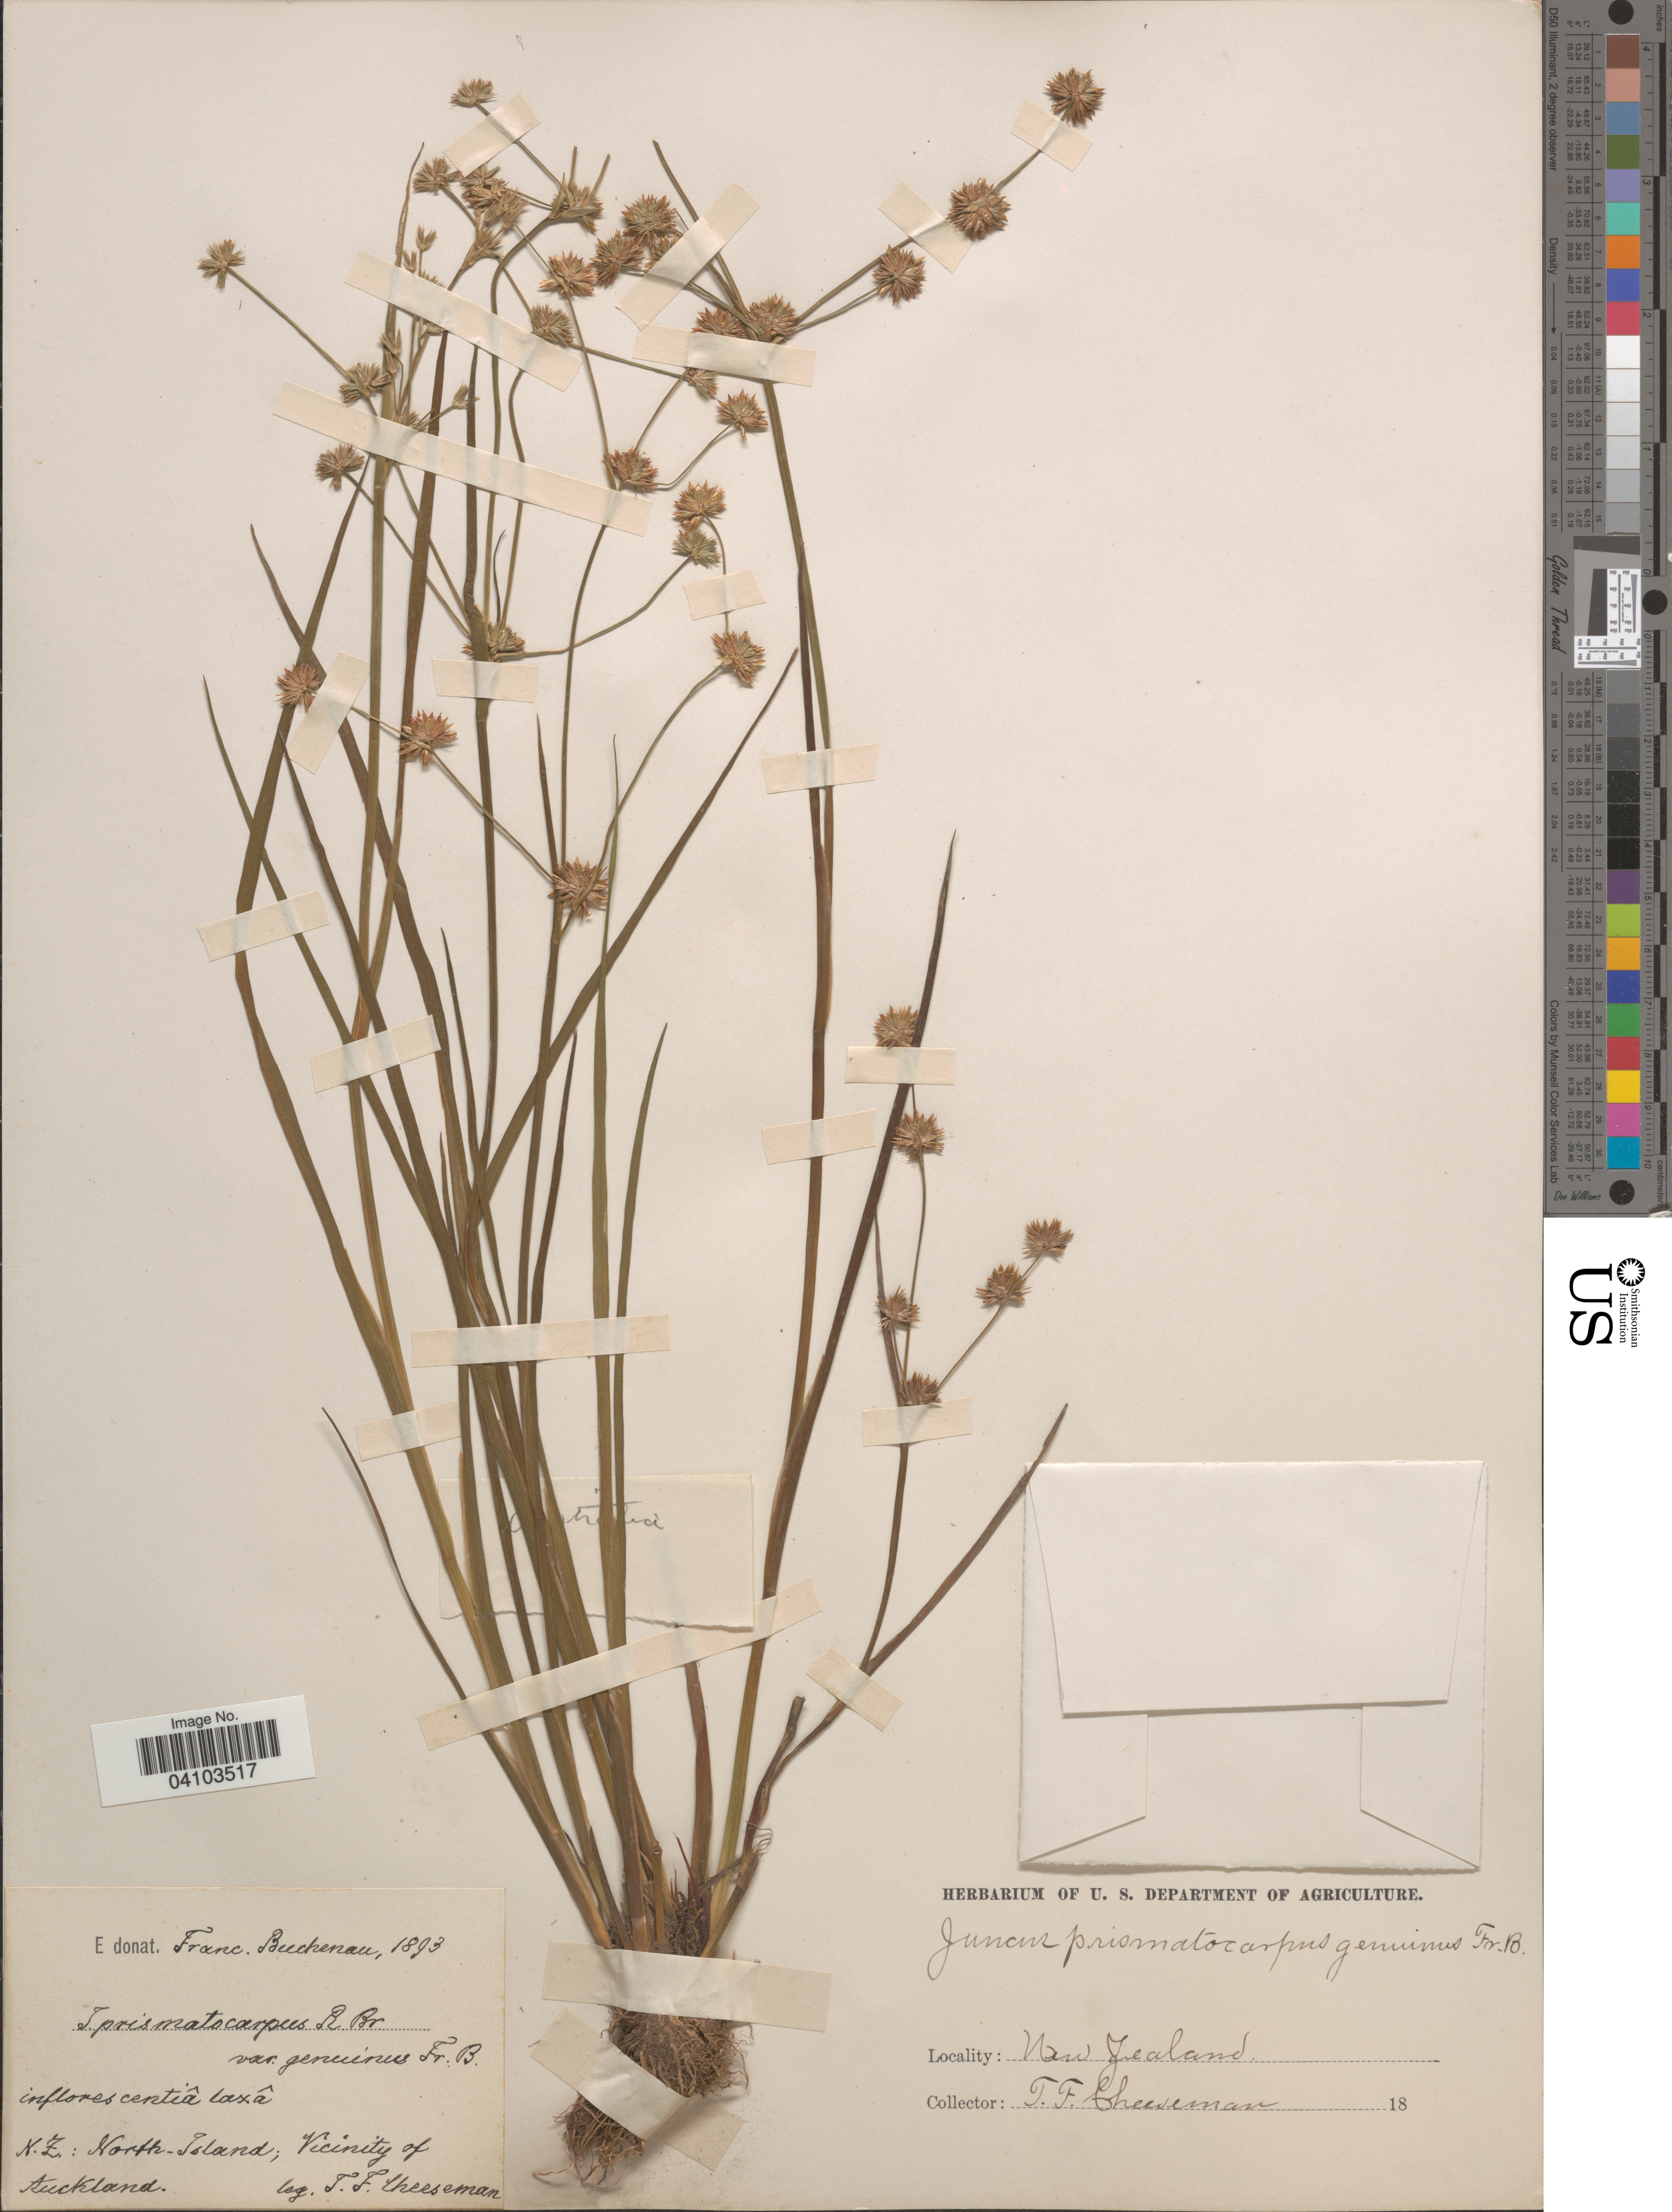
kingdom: Plantae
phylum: Tracheophyta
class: Liliopsida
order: Poales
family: Juncaceae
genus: Juncus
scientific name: Juncus prismatocarpus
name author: R. Br.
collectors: T. F. Cheeseman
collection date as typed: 18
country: New Zealand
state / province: Auckland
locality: North-Island, Vicinity of Auckland.